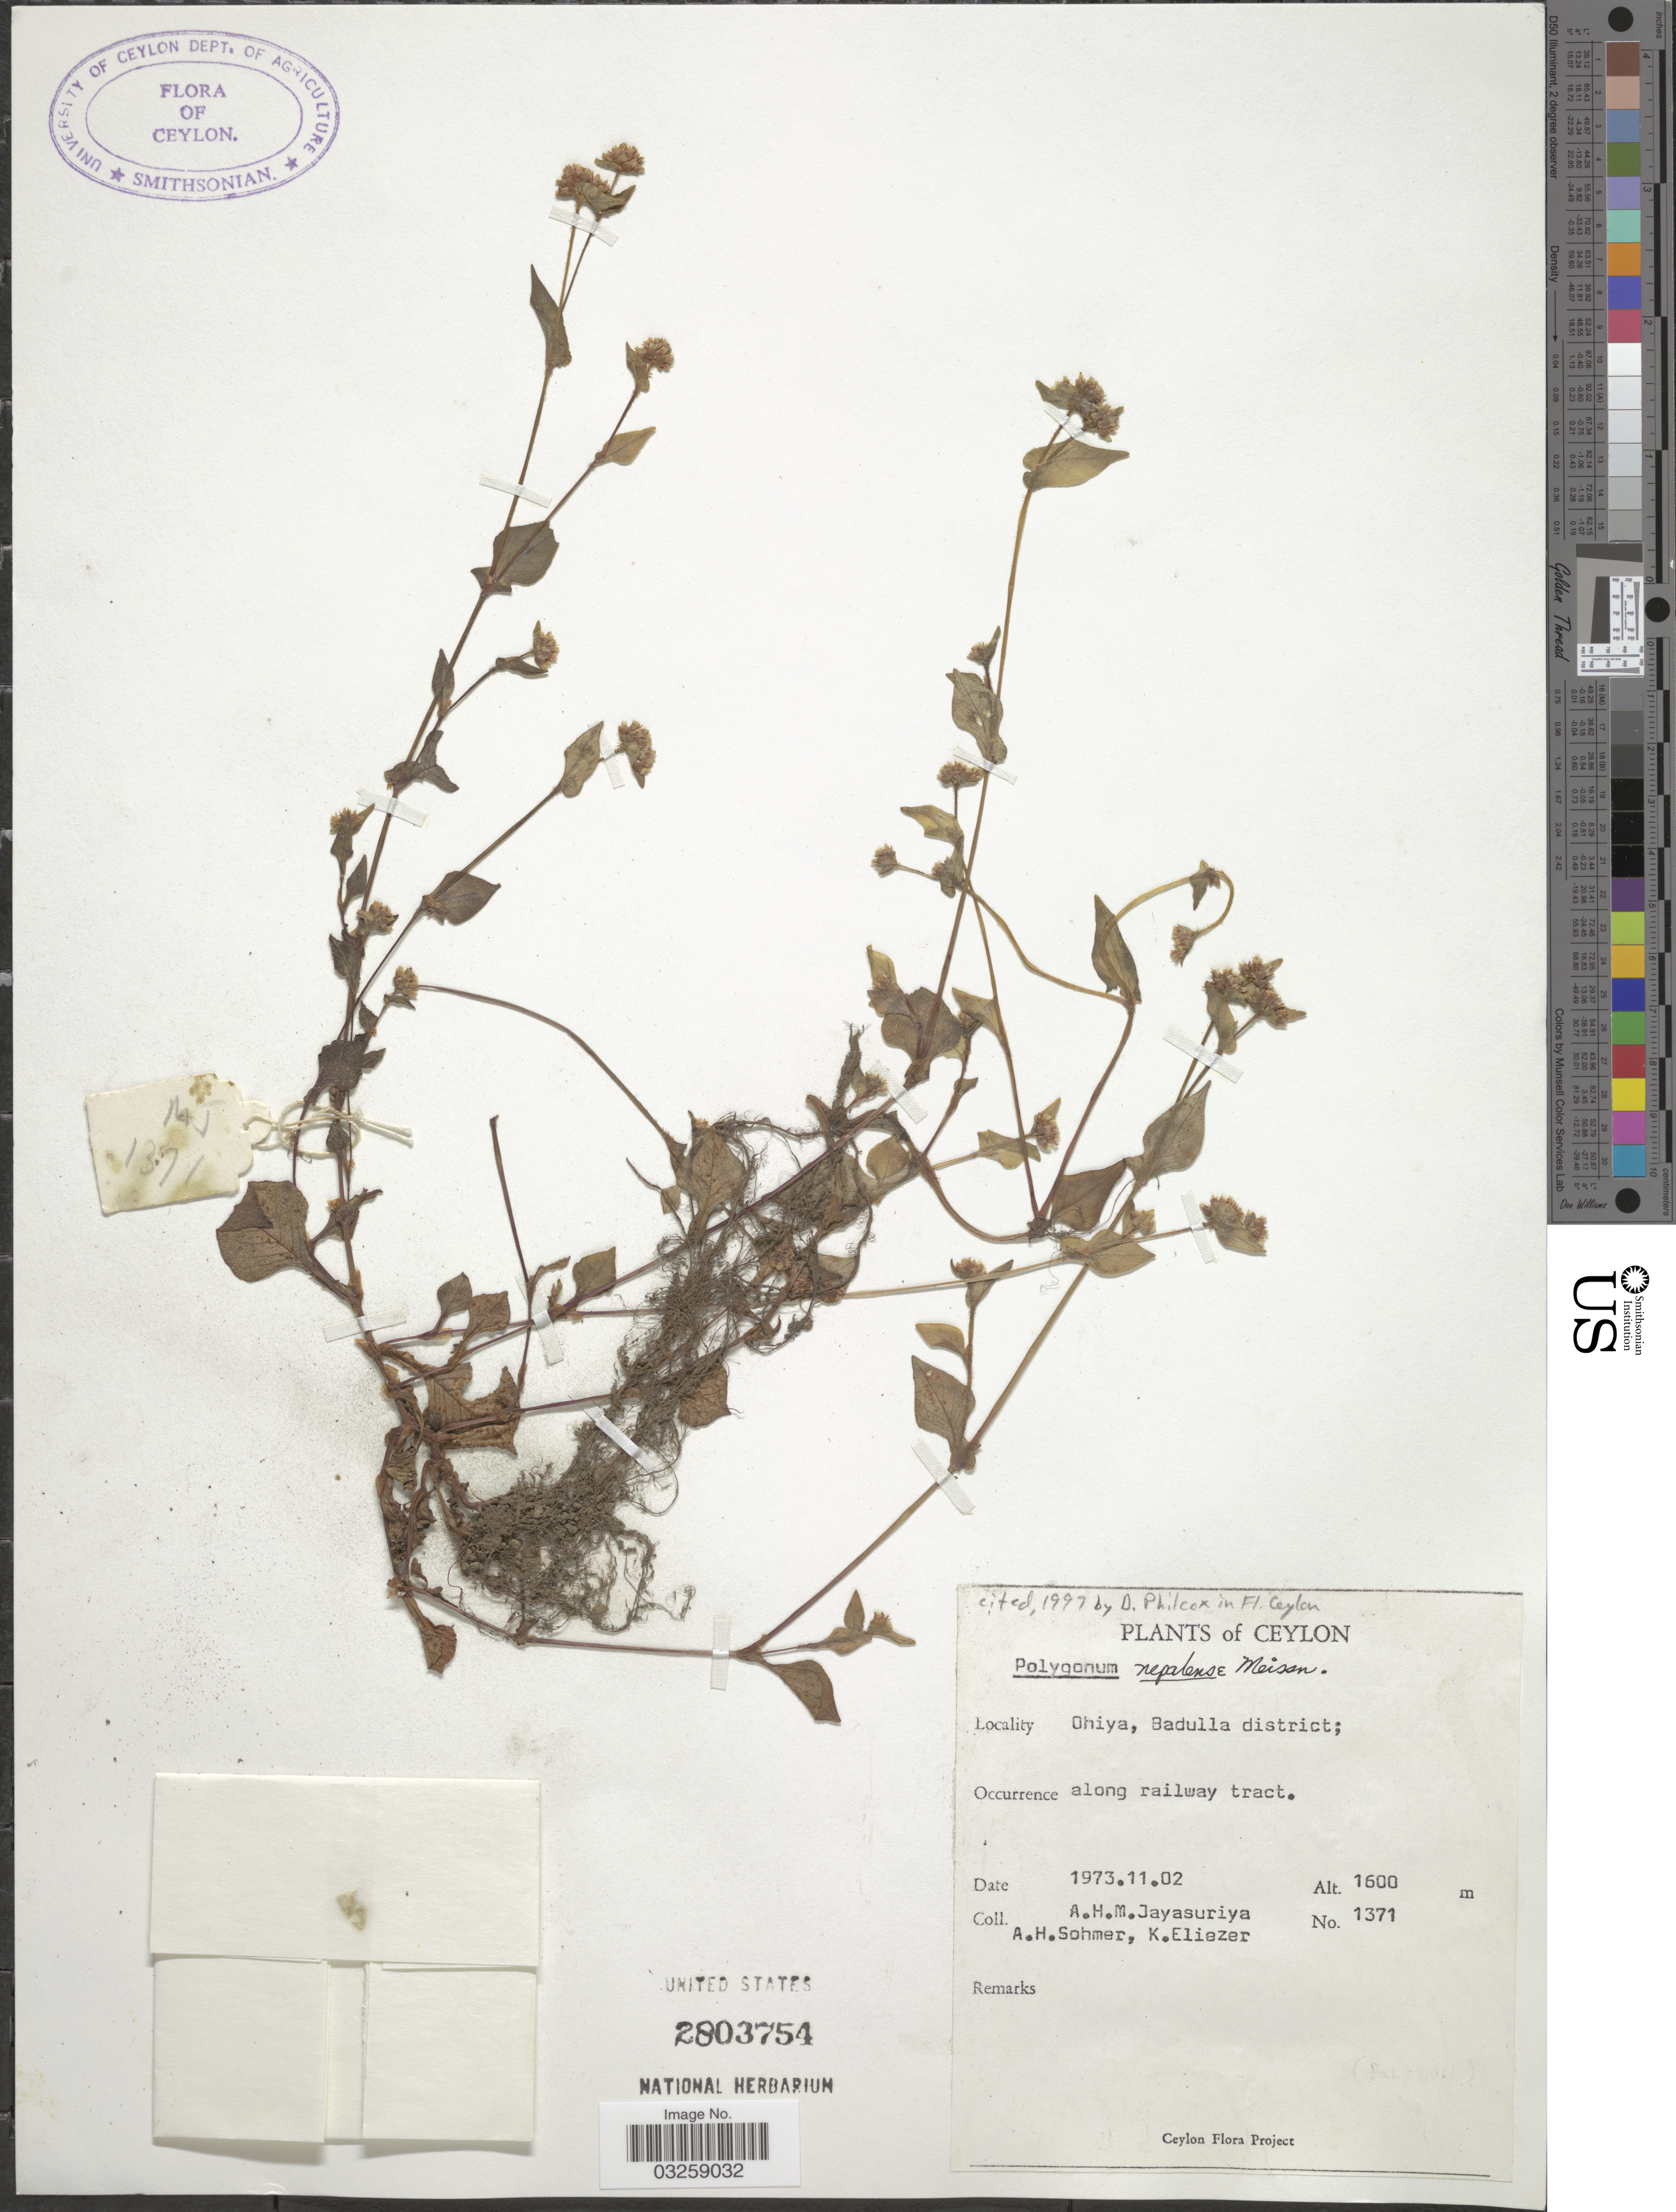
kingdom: Plantae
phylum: Tracheophyta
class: Magnoliopsida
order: Caryophyllales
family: Polygonaceae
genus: Polygonum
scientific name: Polygonum nepalense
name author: Meisn.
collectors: A. H. Jayasuriya, S. H. Sohmer & K. Eliezer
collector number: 1371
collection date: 1973-11-02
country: Sri Lanka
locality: Ceylon. Ohiya, Badulla district, along railway tract.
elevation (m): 1600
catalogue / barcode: US 2803754